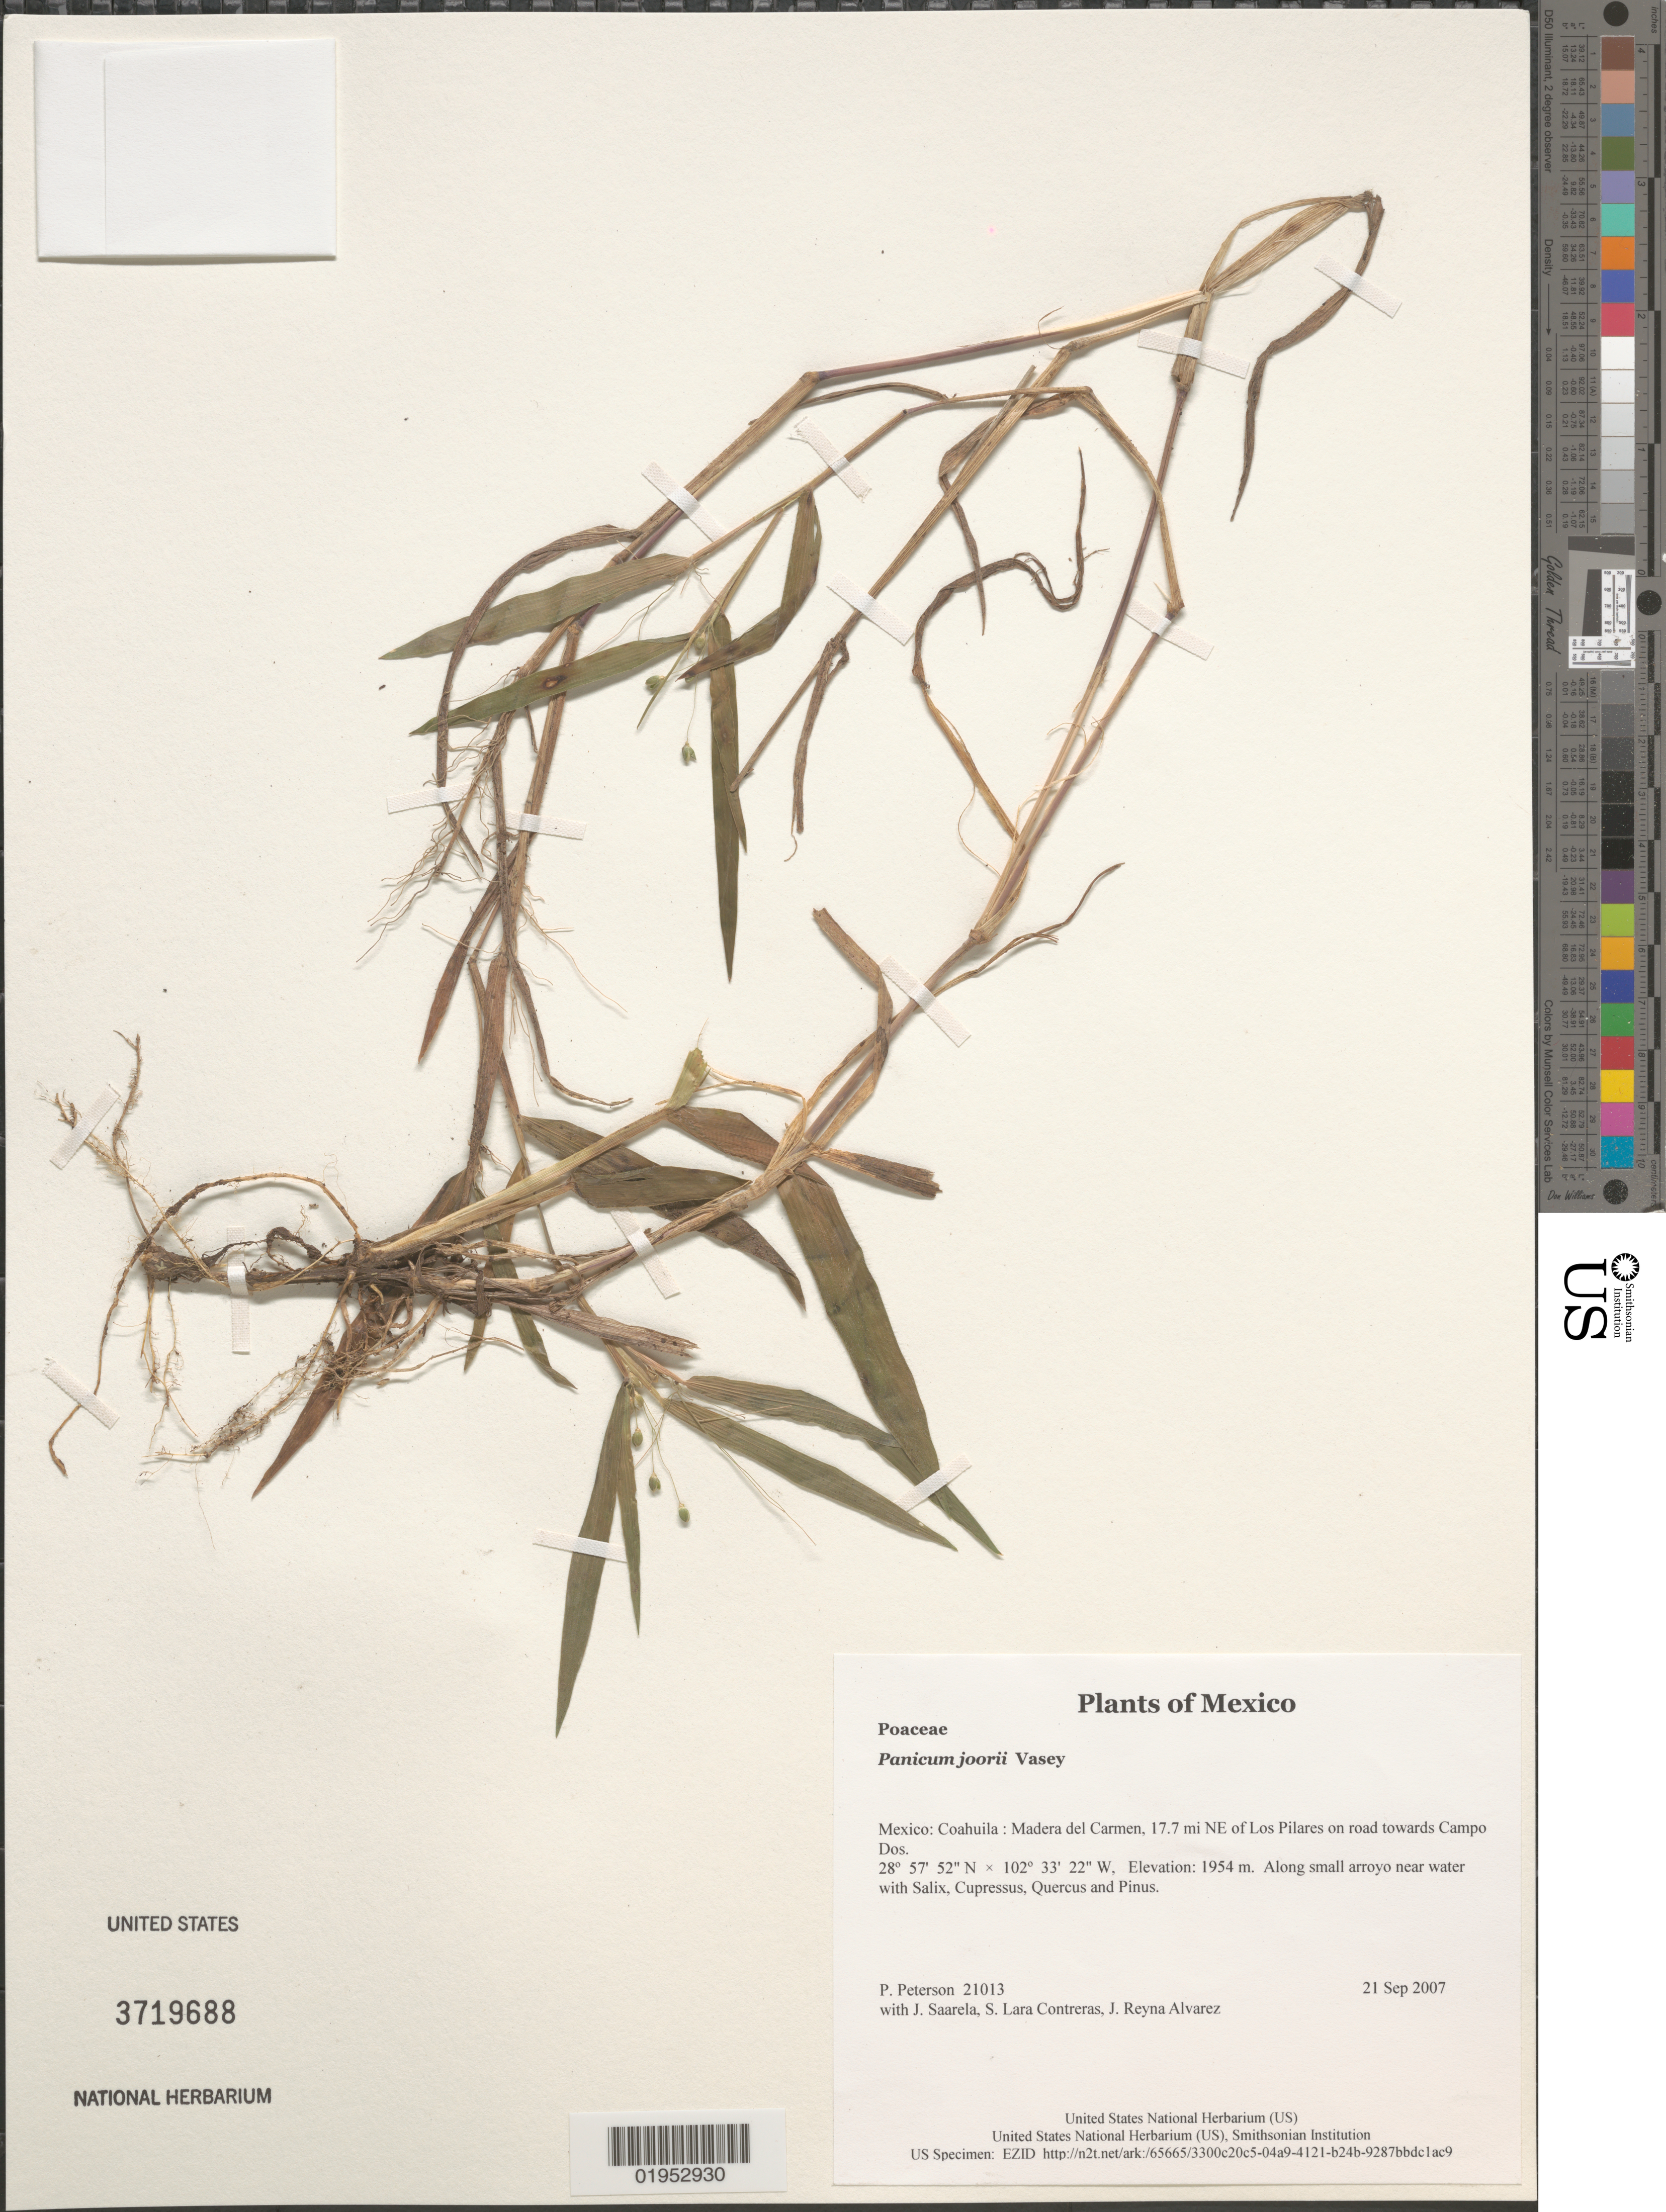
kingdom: Plantae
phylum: Tracheophyta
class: Liliopsida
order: Poales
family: Poaceae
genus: Panicum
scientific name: Panicum sp.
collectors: P. M. Peterson, J. Saarela, S. Lara Contreras & J. Reyna Alvarez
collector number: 21013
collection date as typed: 21 Sep 2007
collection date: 2007-09-21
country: Mexico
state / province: Coahuila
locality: Madera del Carmen, 17.7 mi NE of Los Pilares on road towards Campo Dos.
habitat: Along small arroyo near water with Salix, Cupressus, Quercus and Pinus.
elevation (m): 1954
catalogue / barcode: US 3719688